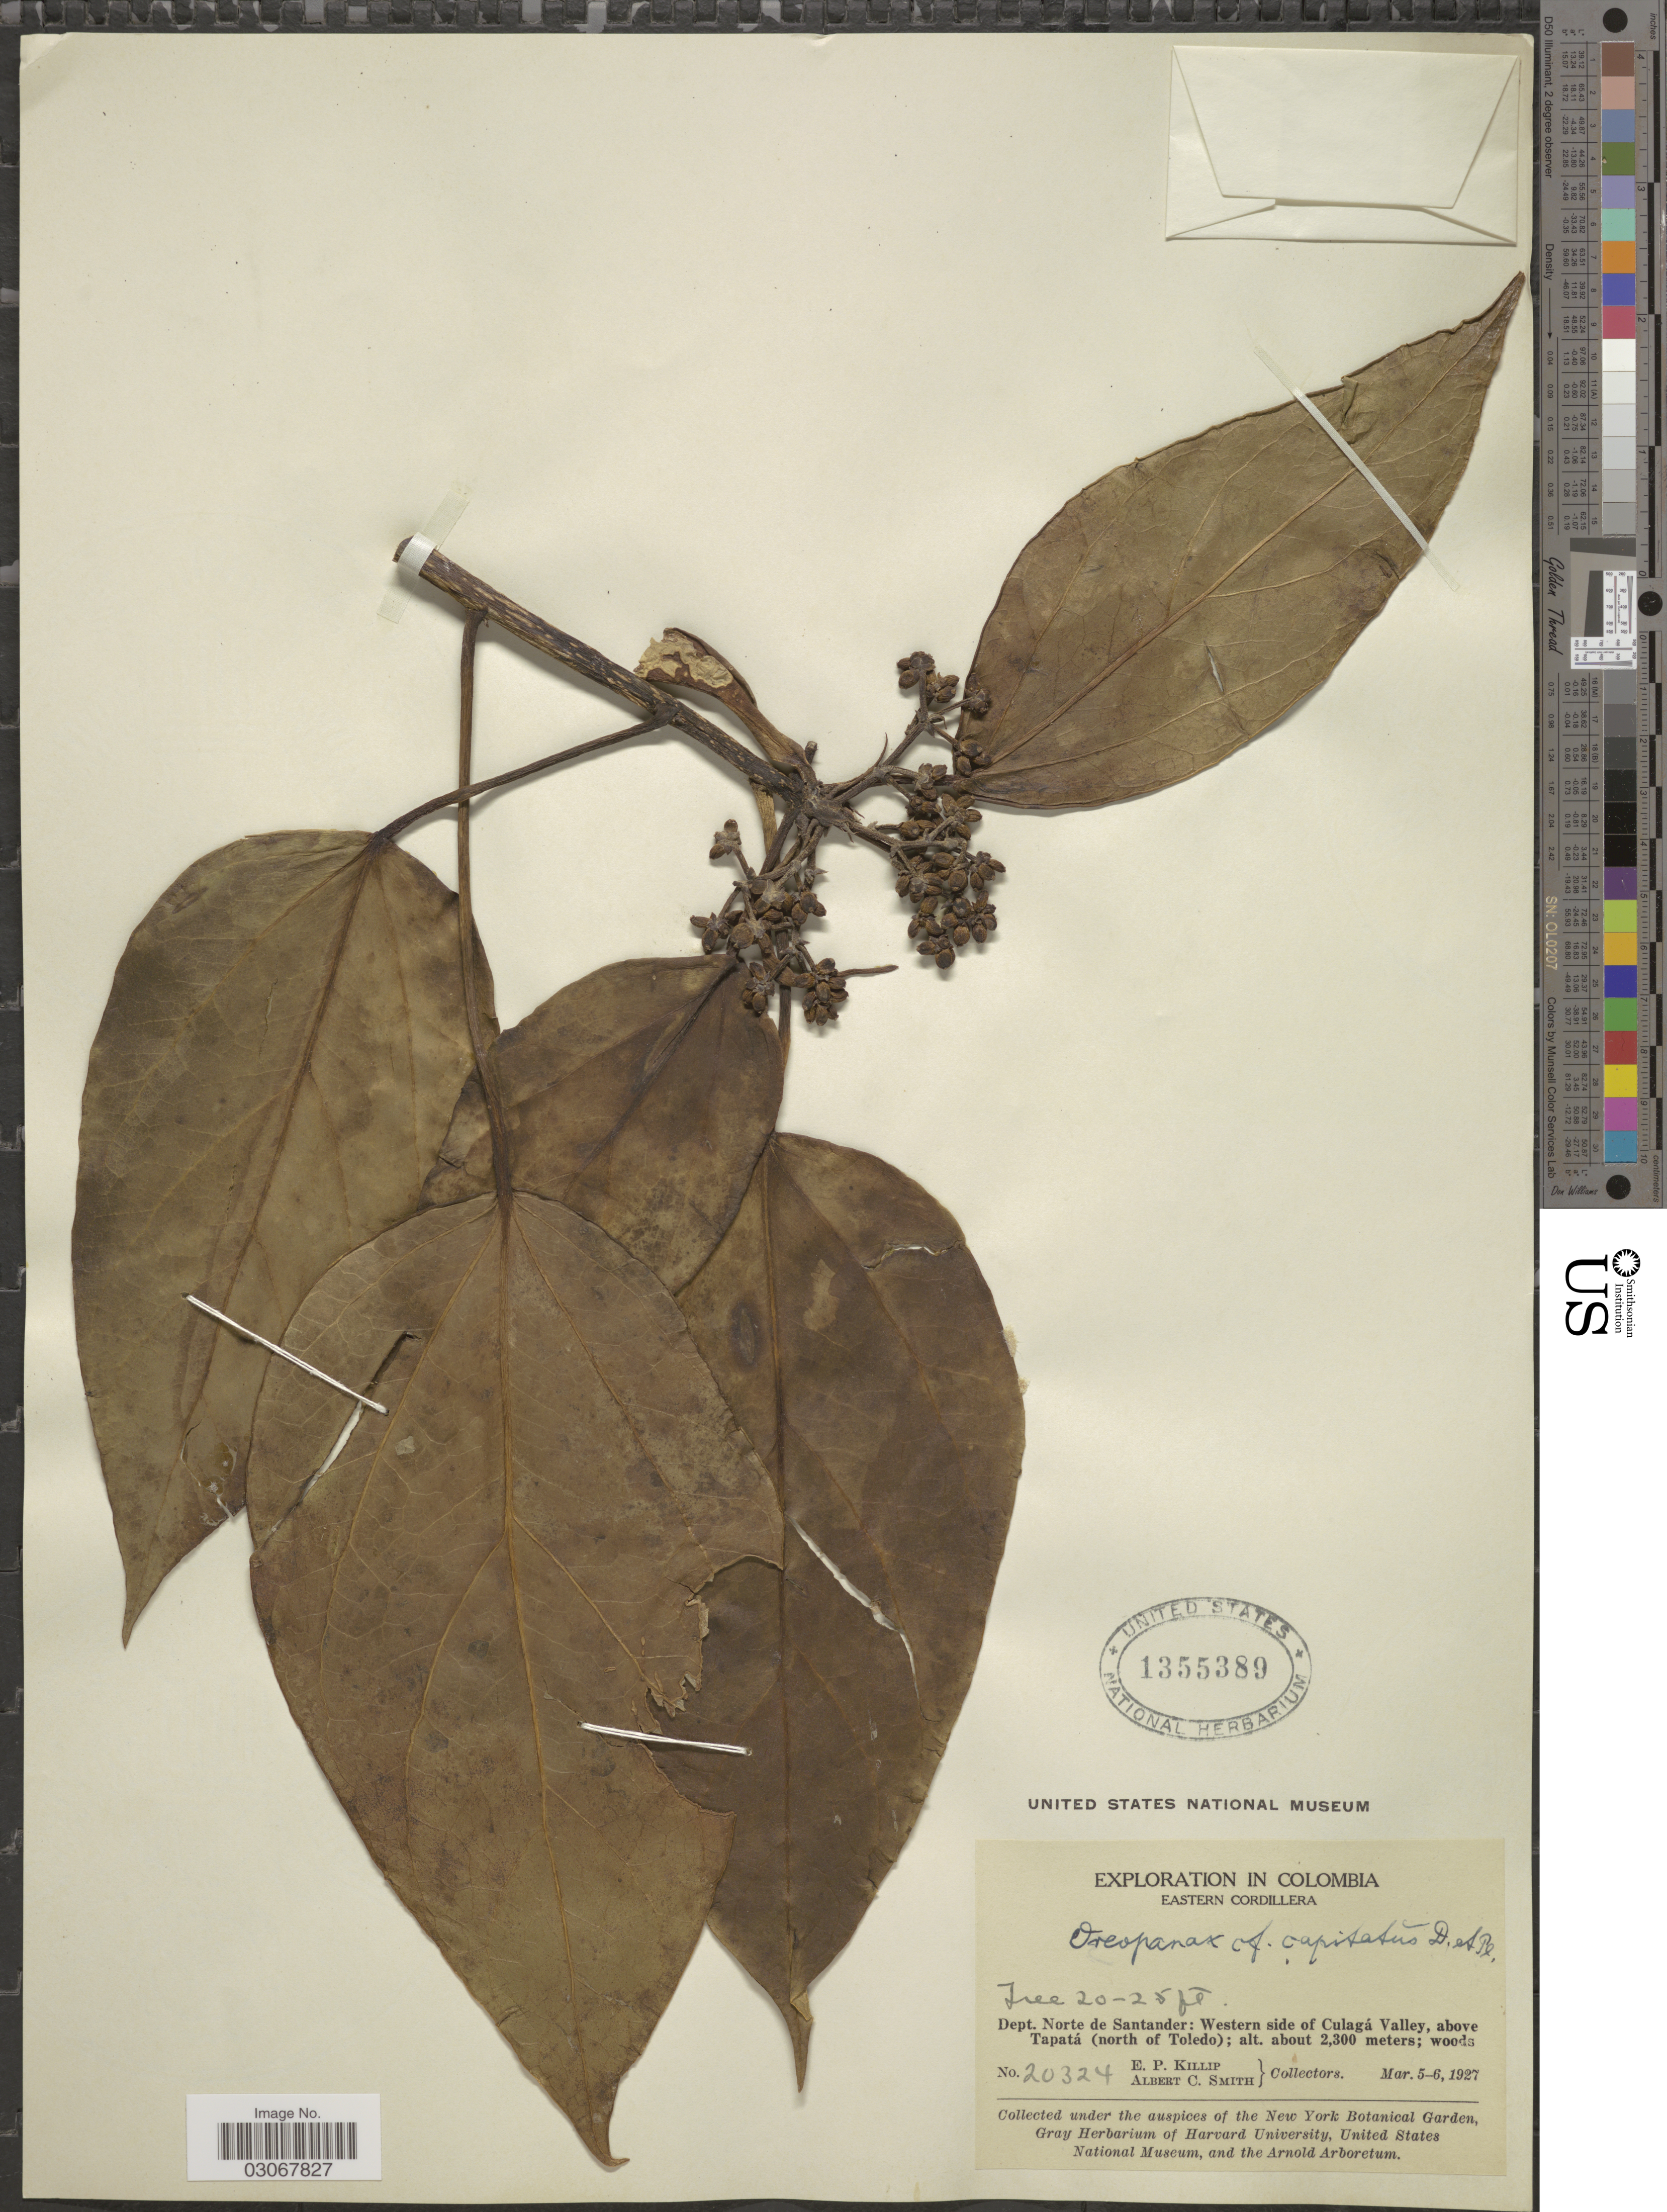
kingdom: Plantae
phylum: Tracheophyta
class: Magnoliopsida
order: Apiales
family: Araliaceae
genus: Oreopanax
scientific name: Oreopanax capitatus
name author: (Jacq.) Decne. & Planch.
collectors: E. P. Killip & A. C. Smith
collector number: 20324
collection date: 1927-03-05/1927-03-06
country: Colombia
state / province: Norte de Santander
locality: Eastern Cordillera. Dept. Norte de Santander: Western side of Culagá Valley, above Tapatá (north of Toledo).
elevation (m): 2300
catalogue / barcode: US 1355389